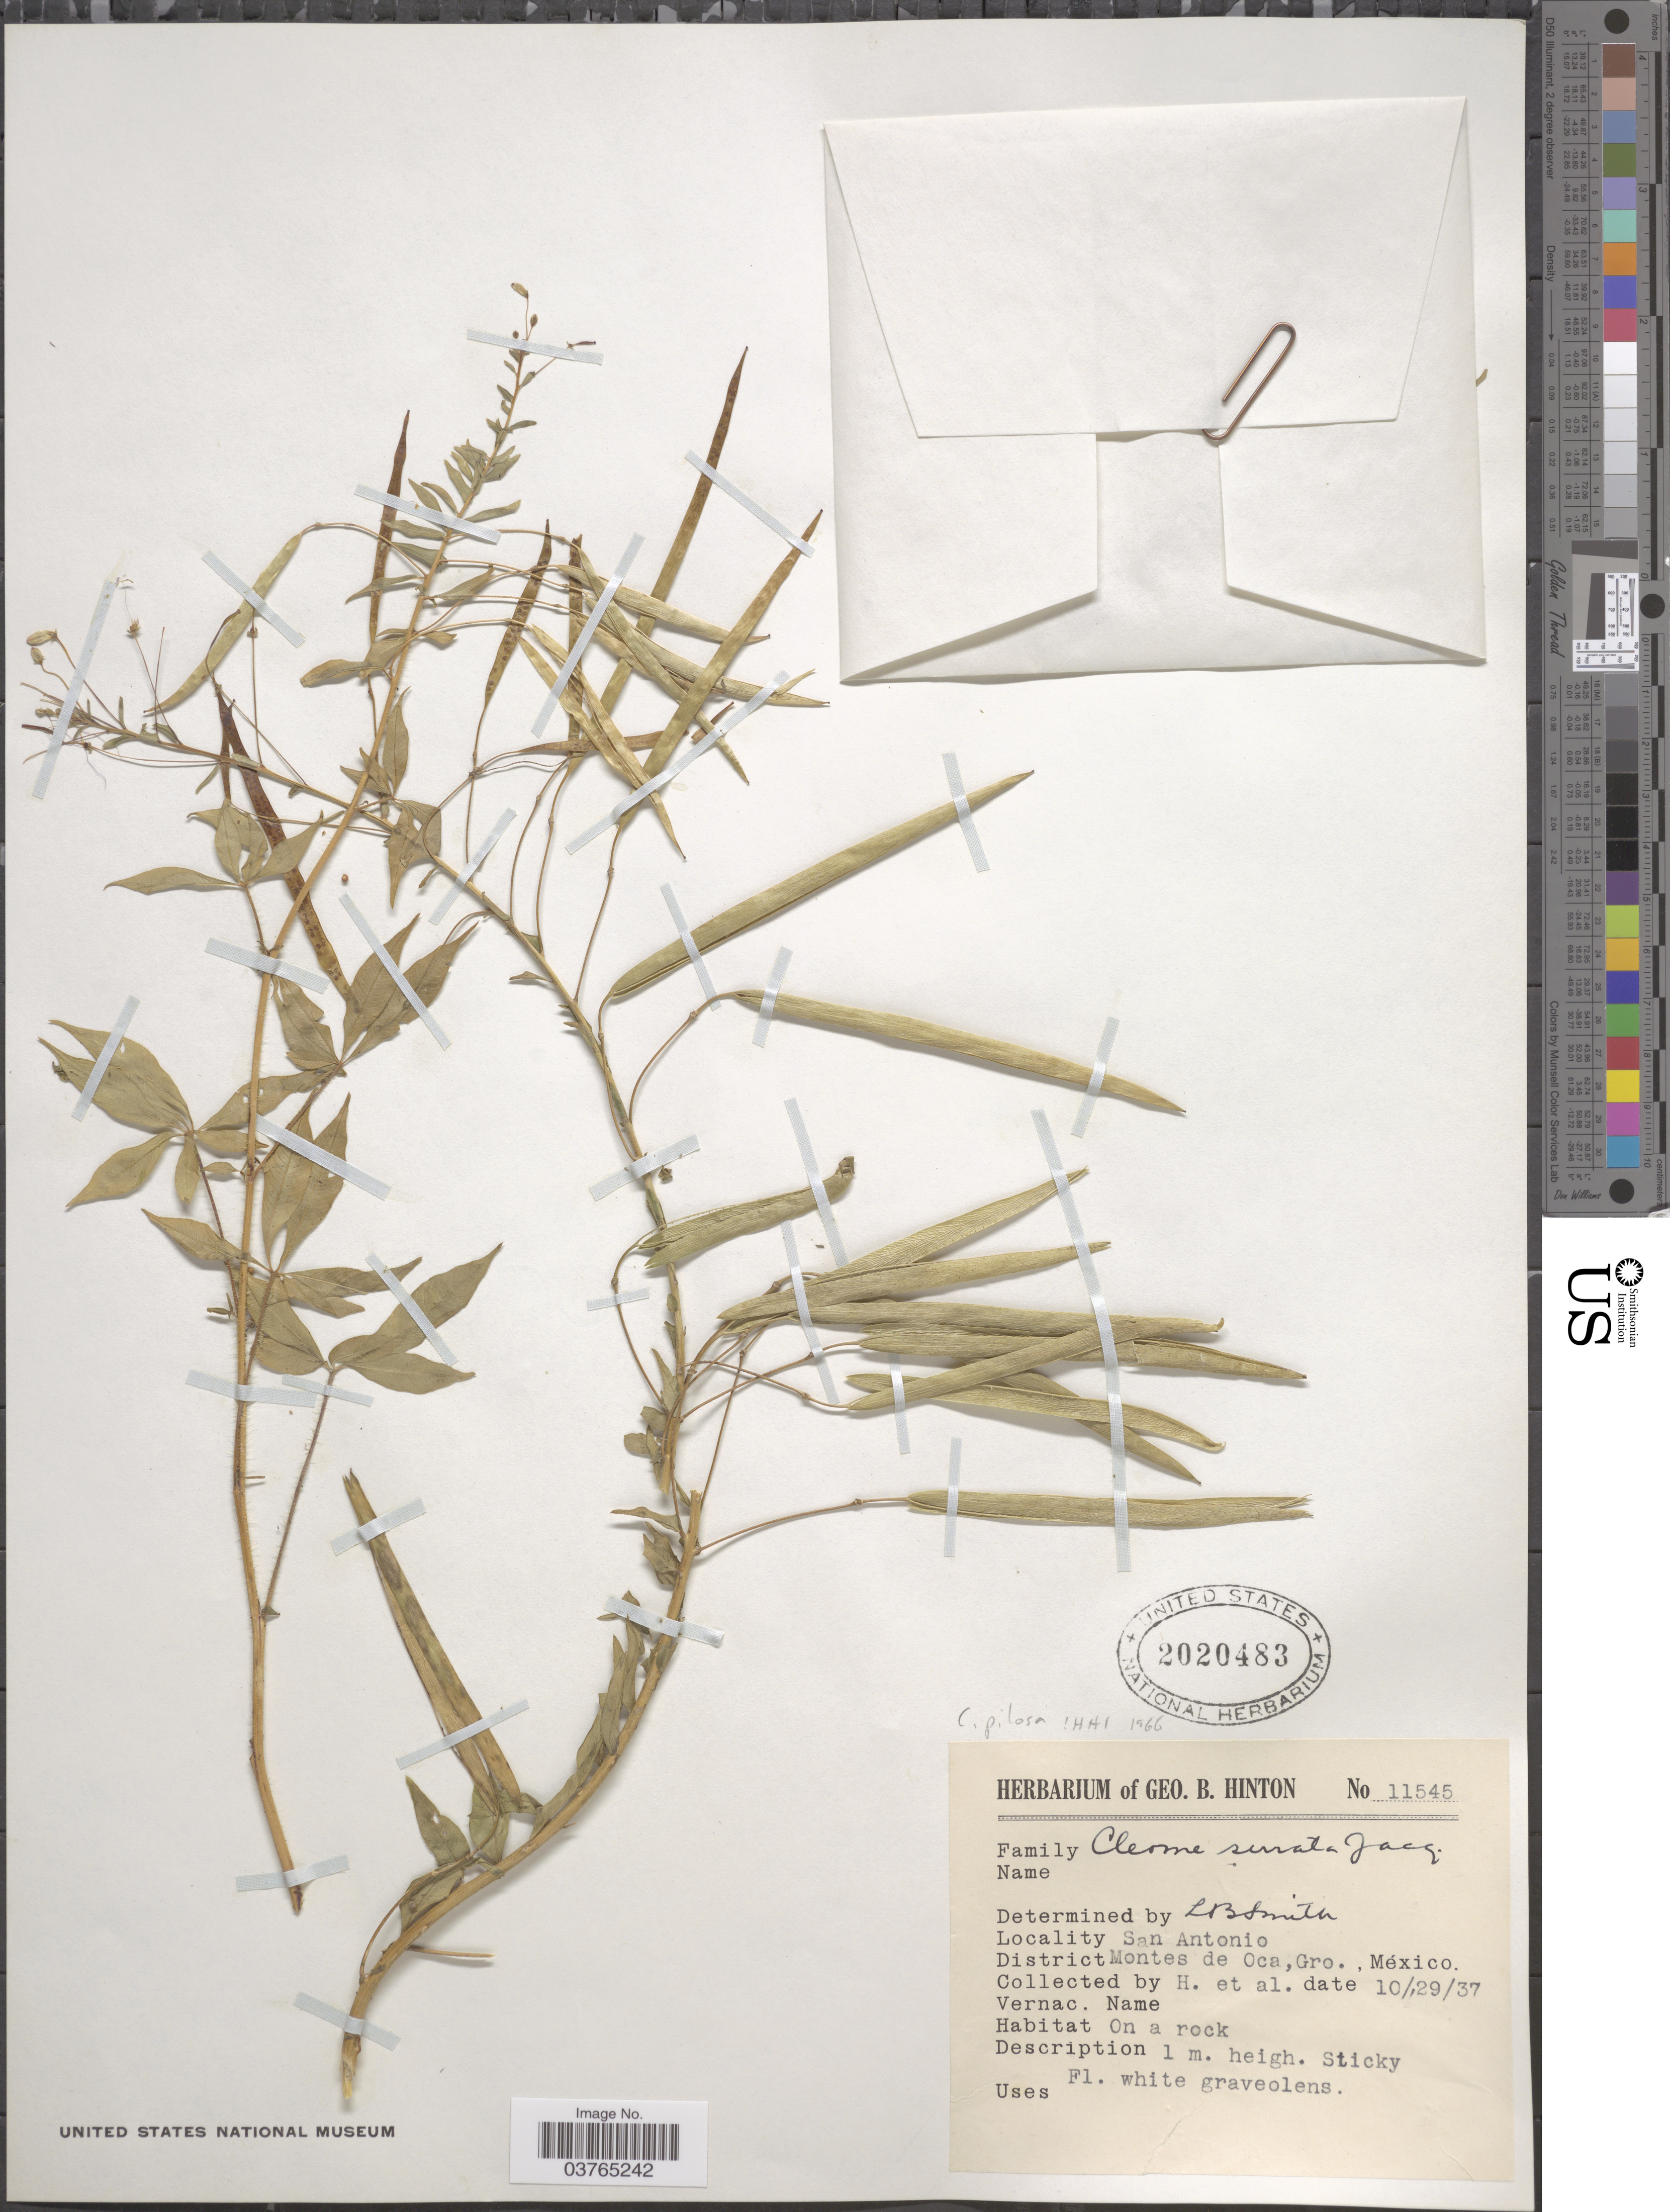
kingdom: Plantae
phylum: Tracheophyta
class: Magnoliopsida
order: Brassicales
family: Cleomaceae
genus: Cochranella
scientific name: Cochranella pilosa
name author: (Benth.) E.M. McGinty & Roalson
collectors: G. B. Hinton & et al.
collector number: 11545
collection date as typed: Transcribed d/m/y: 29/10/37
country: Mexico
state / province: Guerrero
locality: San Antonio. District Montes de Oca, Gro.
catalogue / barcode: US 2020483